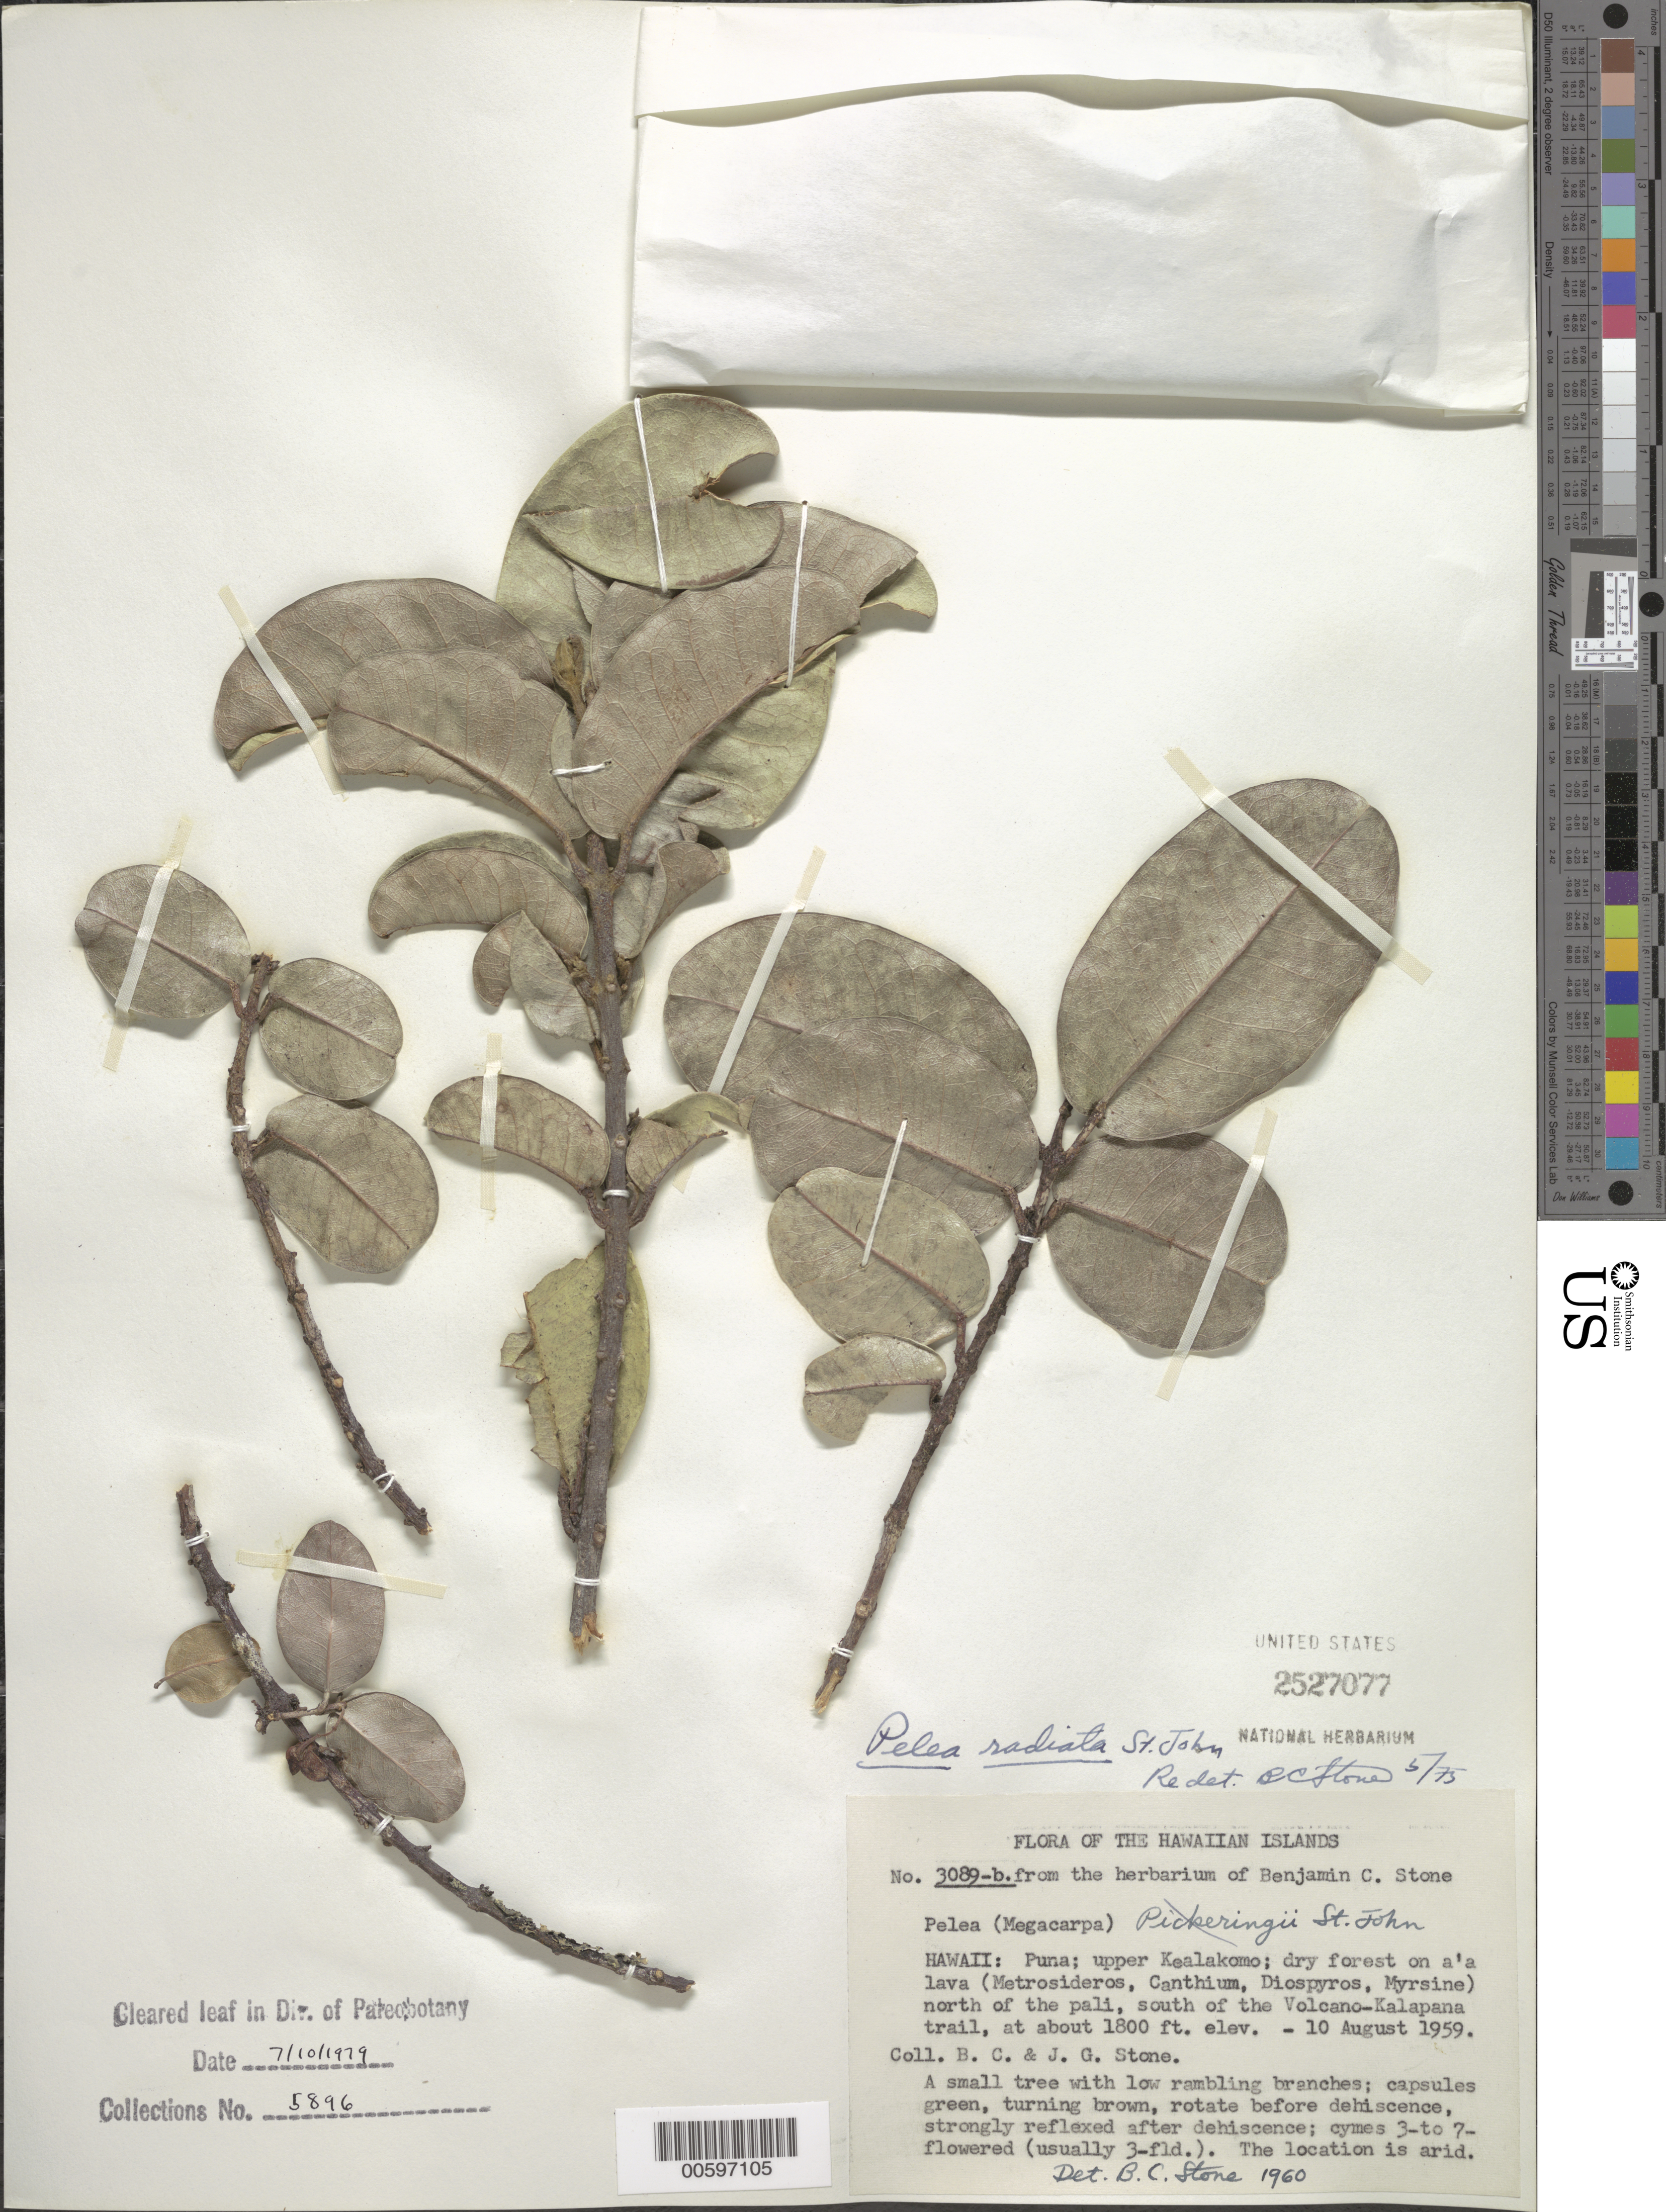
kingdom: Plantae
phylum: Tracheophyta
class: Magnoliopsida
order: Sapindales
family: Rutaceae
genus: Melicope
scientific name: Melicope radiata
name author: (H. St. John) T.G. Hartley & B.C. Stone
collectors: B. C. Stone & J. G. Stone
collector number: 3089-b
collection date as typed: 10 Aug 1959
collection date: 1959-08-10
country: United States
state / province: Hawaii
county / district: Hawaii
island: Hawaii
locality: Puna; upper Kealakomo. N of the pali, S of the Volcano-Kalapana trail.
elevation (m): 549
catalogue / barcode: US 2527077